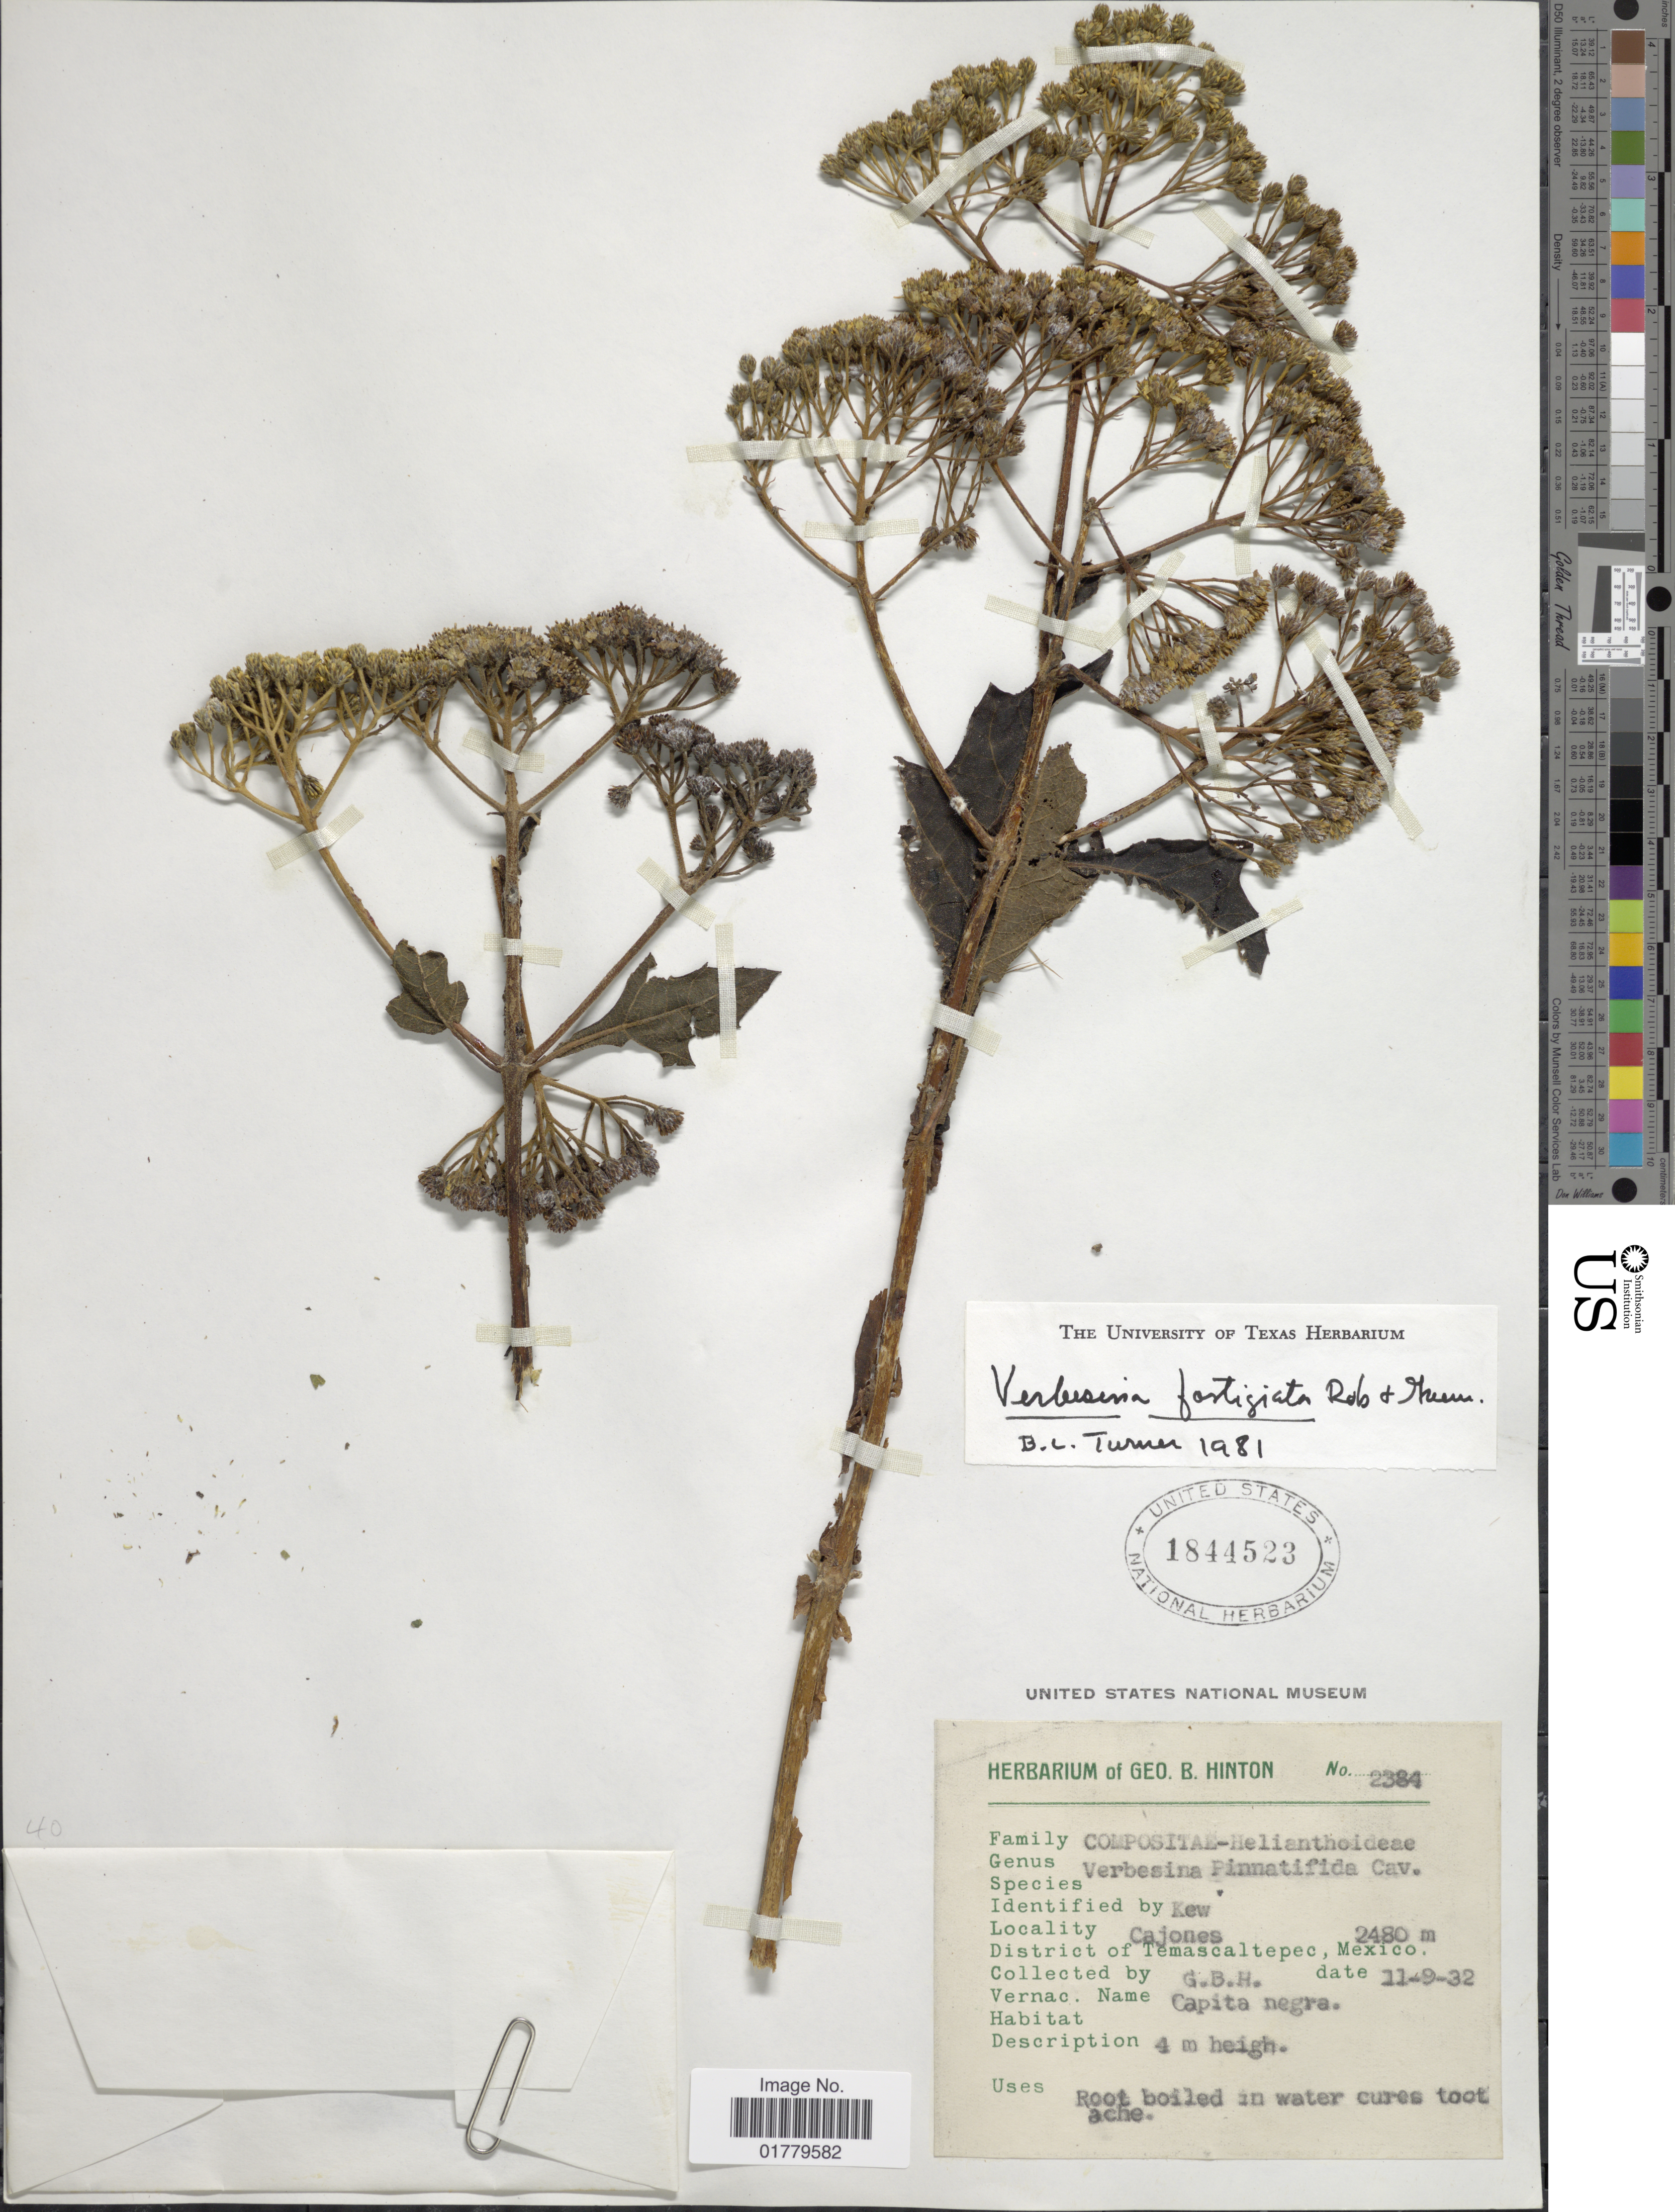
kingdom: Plantae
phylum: Tracheophyta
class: Magnoliopsida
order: Asterales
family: Asteraceae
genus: Verbesina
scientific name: Verbesina fastigiata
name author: B.L. Rob. & Greenm.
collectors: G. B. Hinton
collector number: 2384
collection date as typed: Transcribed d/m/y: 9/11/32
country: Mexico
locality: Cajones. District of Temascaltepec, Mexico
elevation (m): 2480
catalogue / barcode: US 1844523